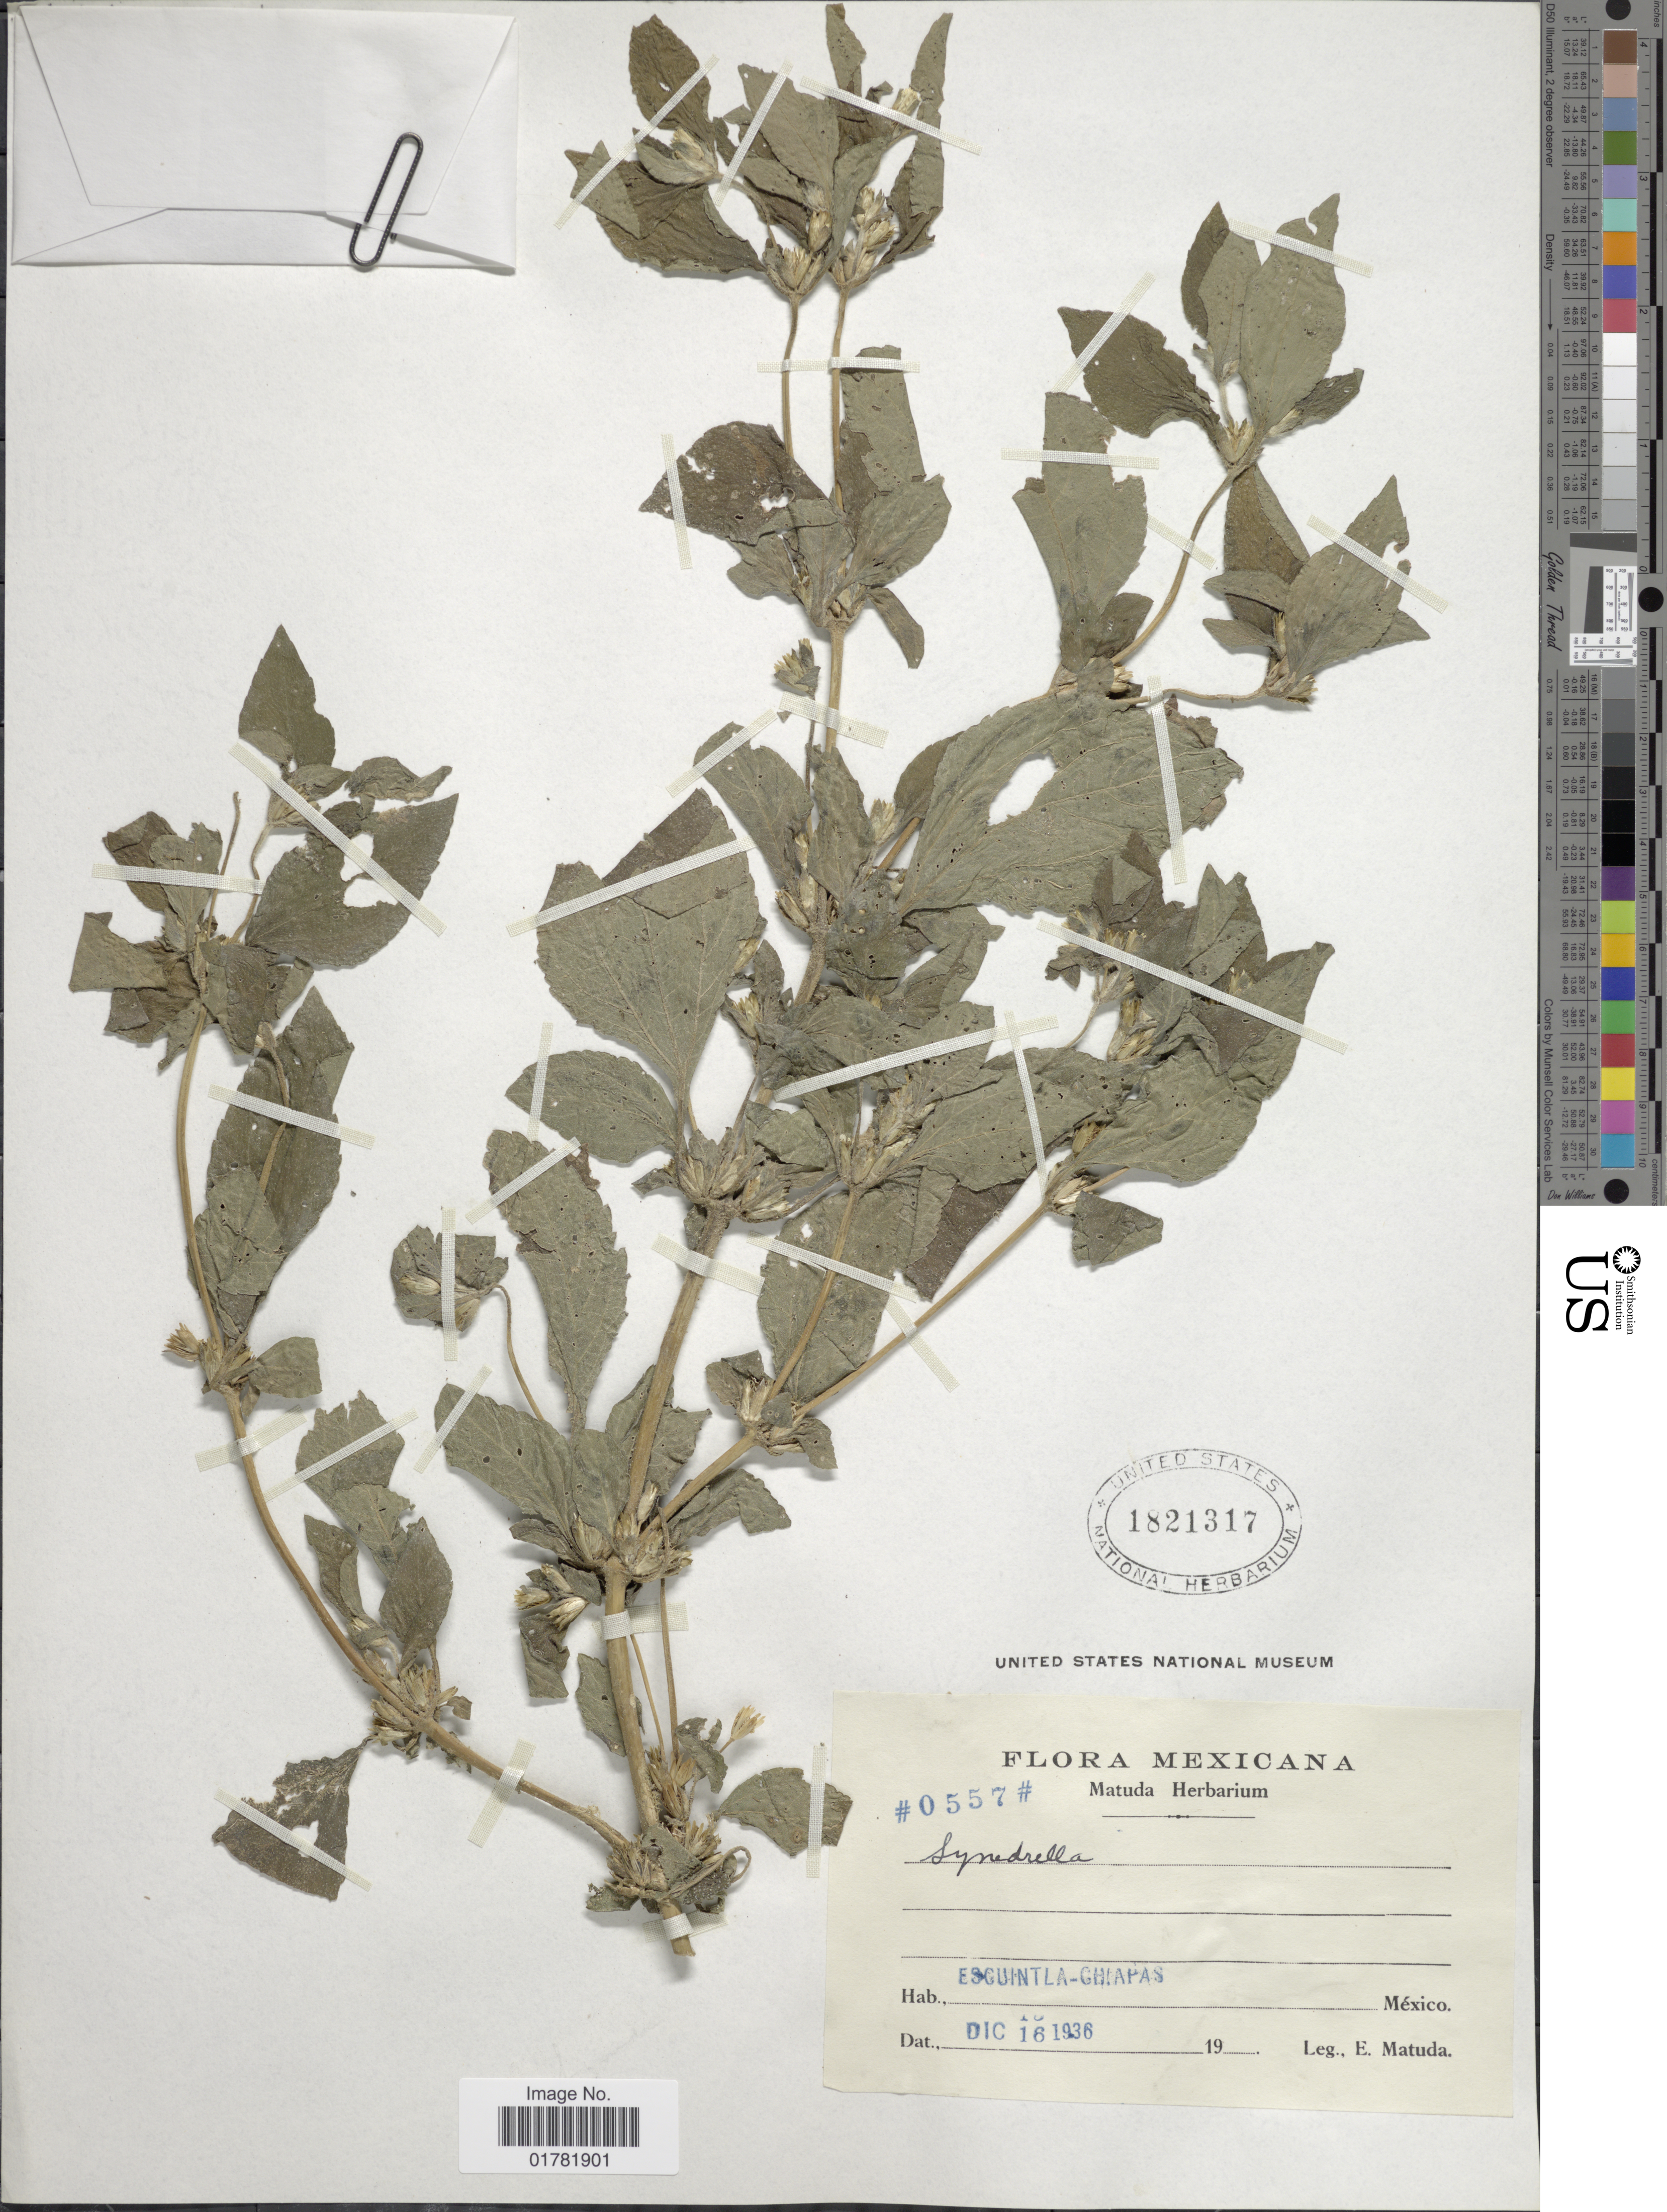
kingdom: Plantae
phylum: Tracheophyta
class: Magnoliopsida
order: Asterales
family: Asteraceae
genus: Synedrella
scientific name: Synedrella nodiflora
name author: (L.) Gaertn.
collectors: E. Matuda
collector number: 0557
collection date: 1936-12-16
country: Mexico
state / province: Chiapas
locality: Escuintla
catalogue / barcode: US 1821317